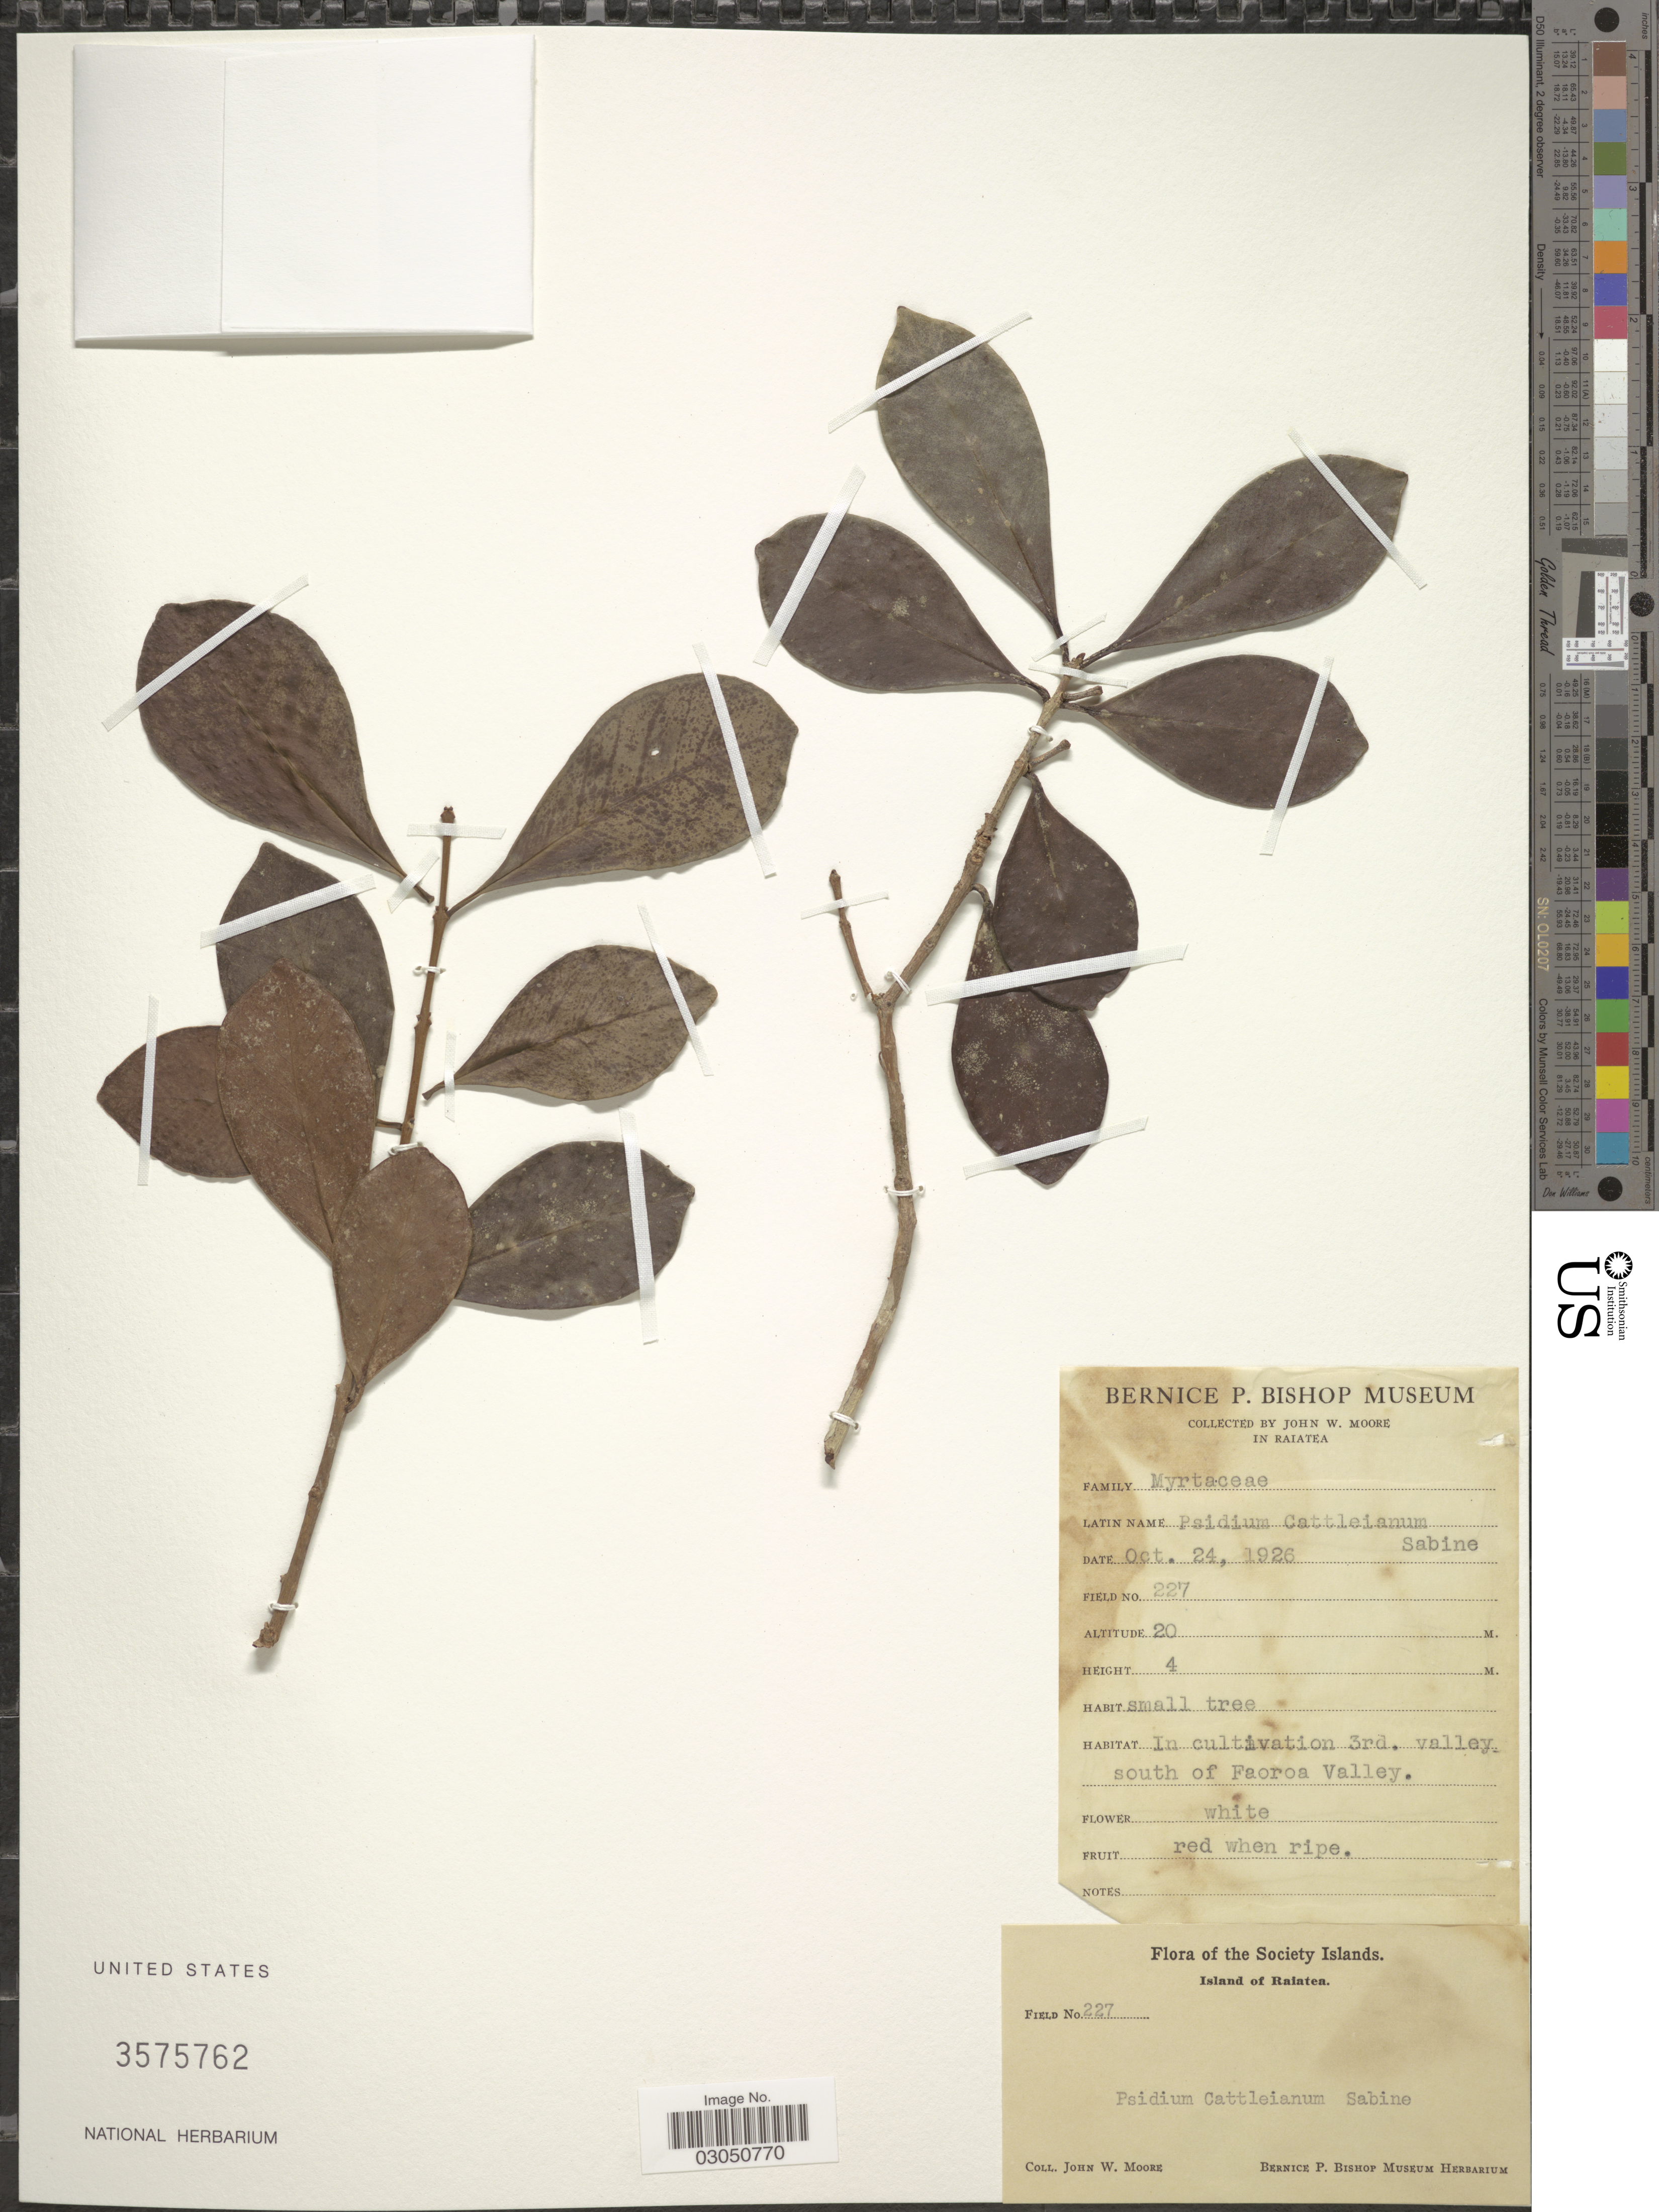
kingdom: Plantae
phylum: Tracheophyta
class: Magnoliopsida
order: Myrtales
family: Myrtaceae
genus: Psidium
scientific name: Psidium cattleyanum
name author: Sabine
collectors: J. Moore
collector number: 227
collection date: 1926-10-24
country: French Polynesia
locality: Society Islands. Island of Raiatea. In cultivation 3rd. valley south of Faoroa Valley.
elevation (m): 20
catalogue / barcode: US 3575762